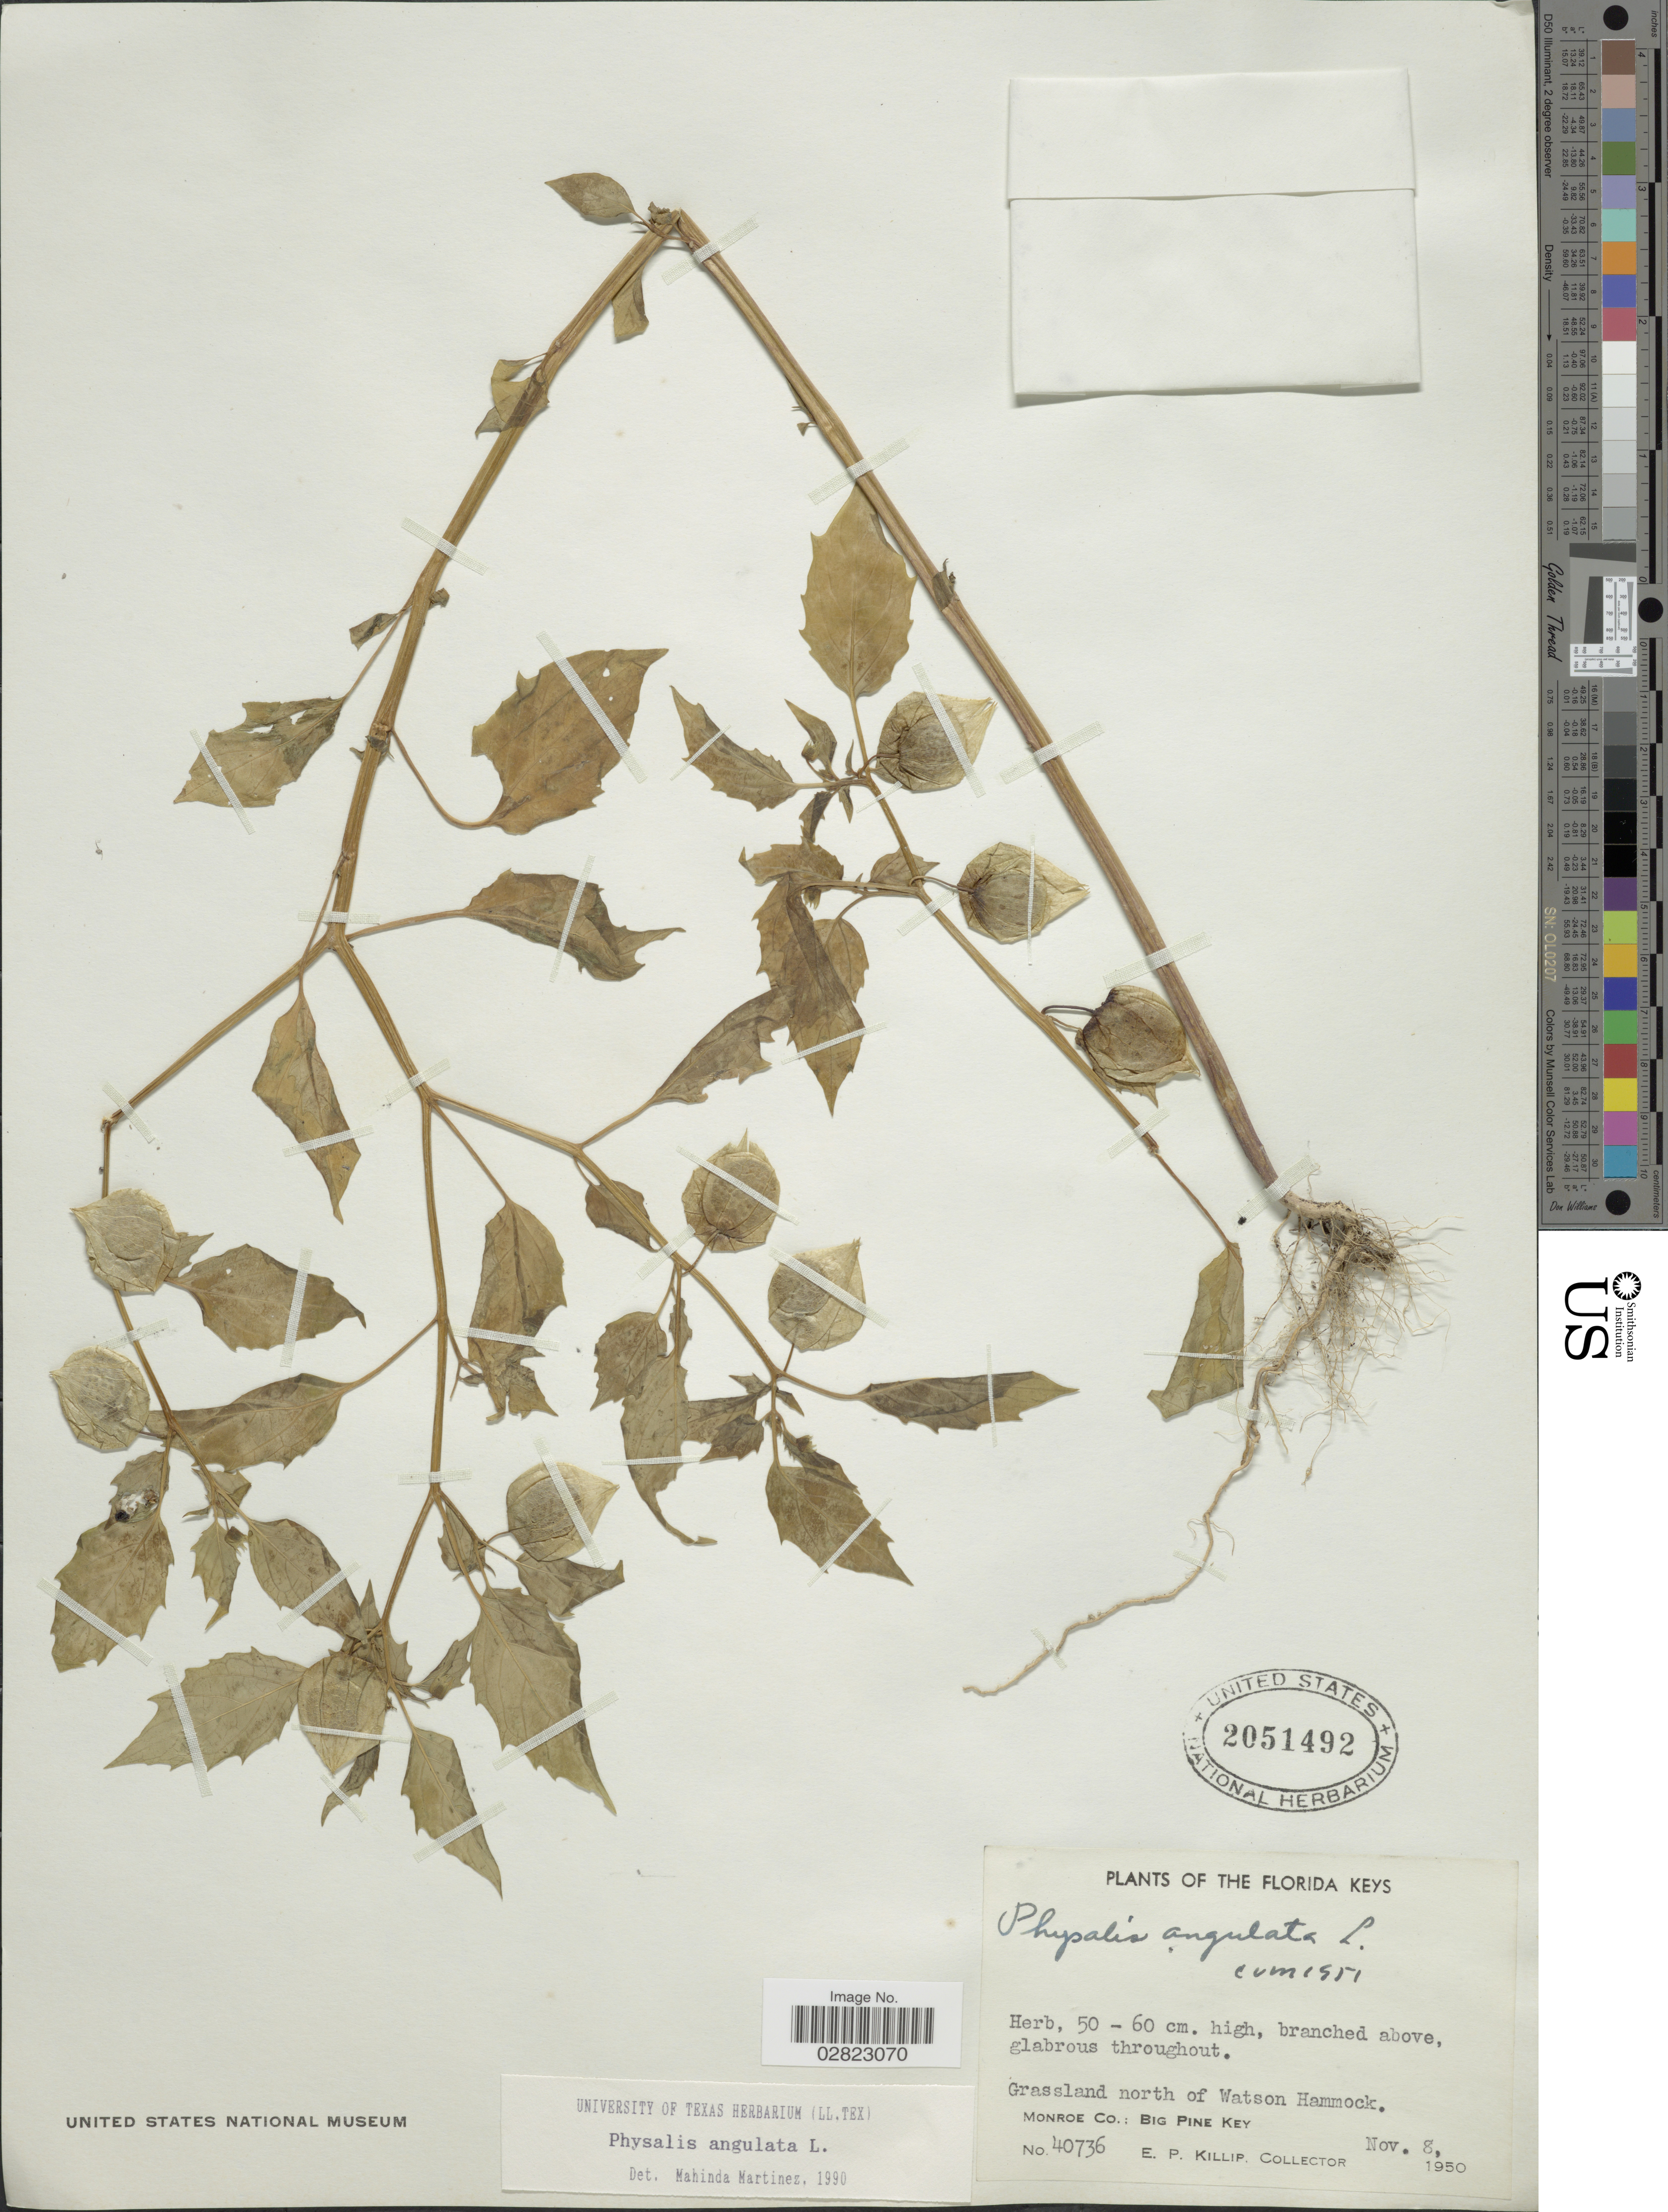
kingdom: Plantae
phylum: Tracheophyta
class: Magnoliopsida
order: Solanales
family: Solanaceae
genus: Physalis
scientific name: Physalis angulata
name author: L.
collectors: E. P. Killip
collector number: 40736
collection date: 1950-11-08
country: United States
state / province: Florida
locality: Florida Keys. Grassland north of Watson Hammock. Monroe Co.: Big Pine Key.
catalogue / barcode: US 2051492